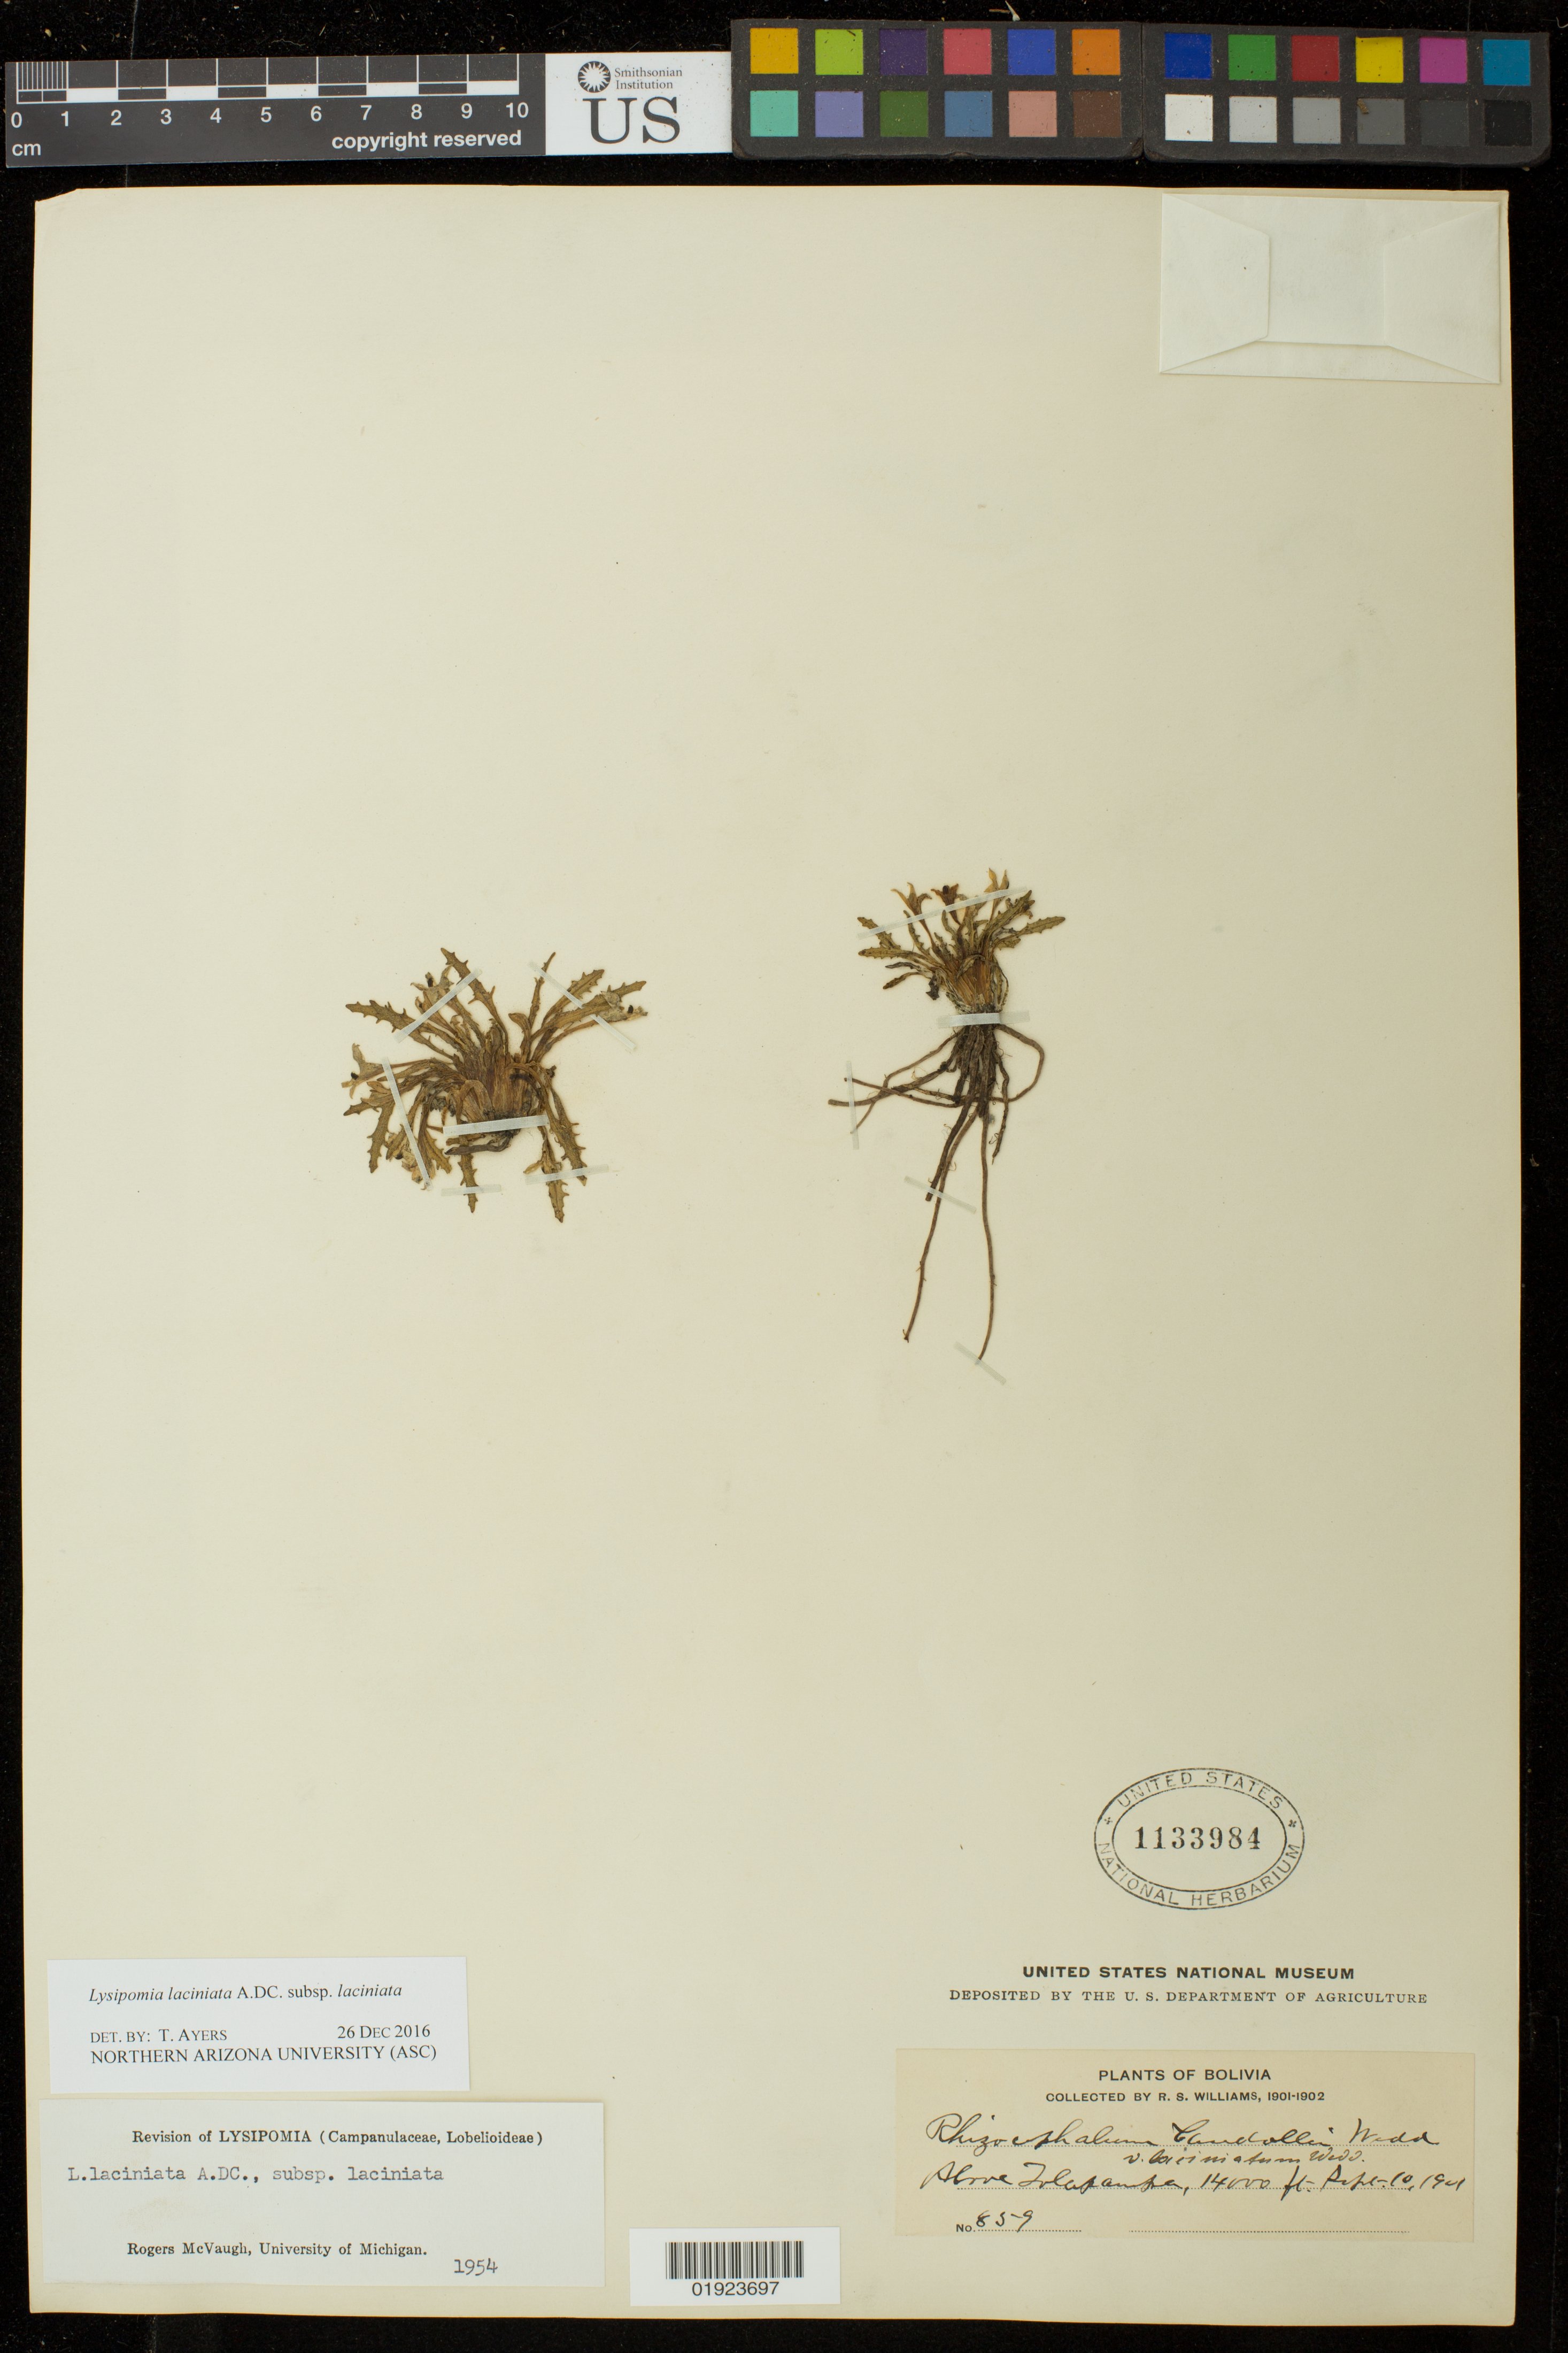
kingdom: Plantae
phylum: Tracheophyta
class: Magnoliopsida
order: Asterales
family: Campanulaceae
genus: Lysipomia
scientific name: Lysipomia laciniata subsp. laciniata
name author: A. DC.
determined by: Ayers, T.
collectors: R. S. Williams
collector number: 859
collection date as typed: Sept. 10, 1901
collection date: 1901-09-10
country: Bolivia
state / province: La Páz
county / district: Larecaja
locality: Above Tolapampa (on trail from Sorata to Mapiri)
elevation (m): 4267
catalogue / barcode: US 1133984